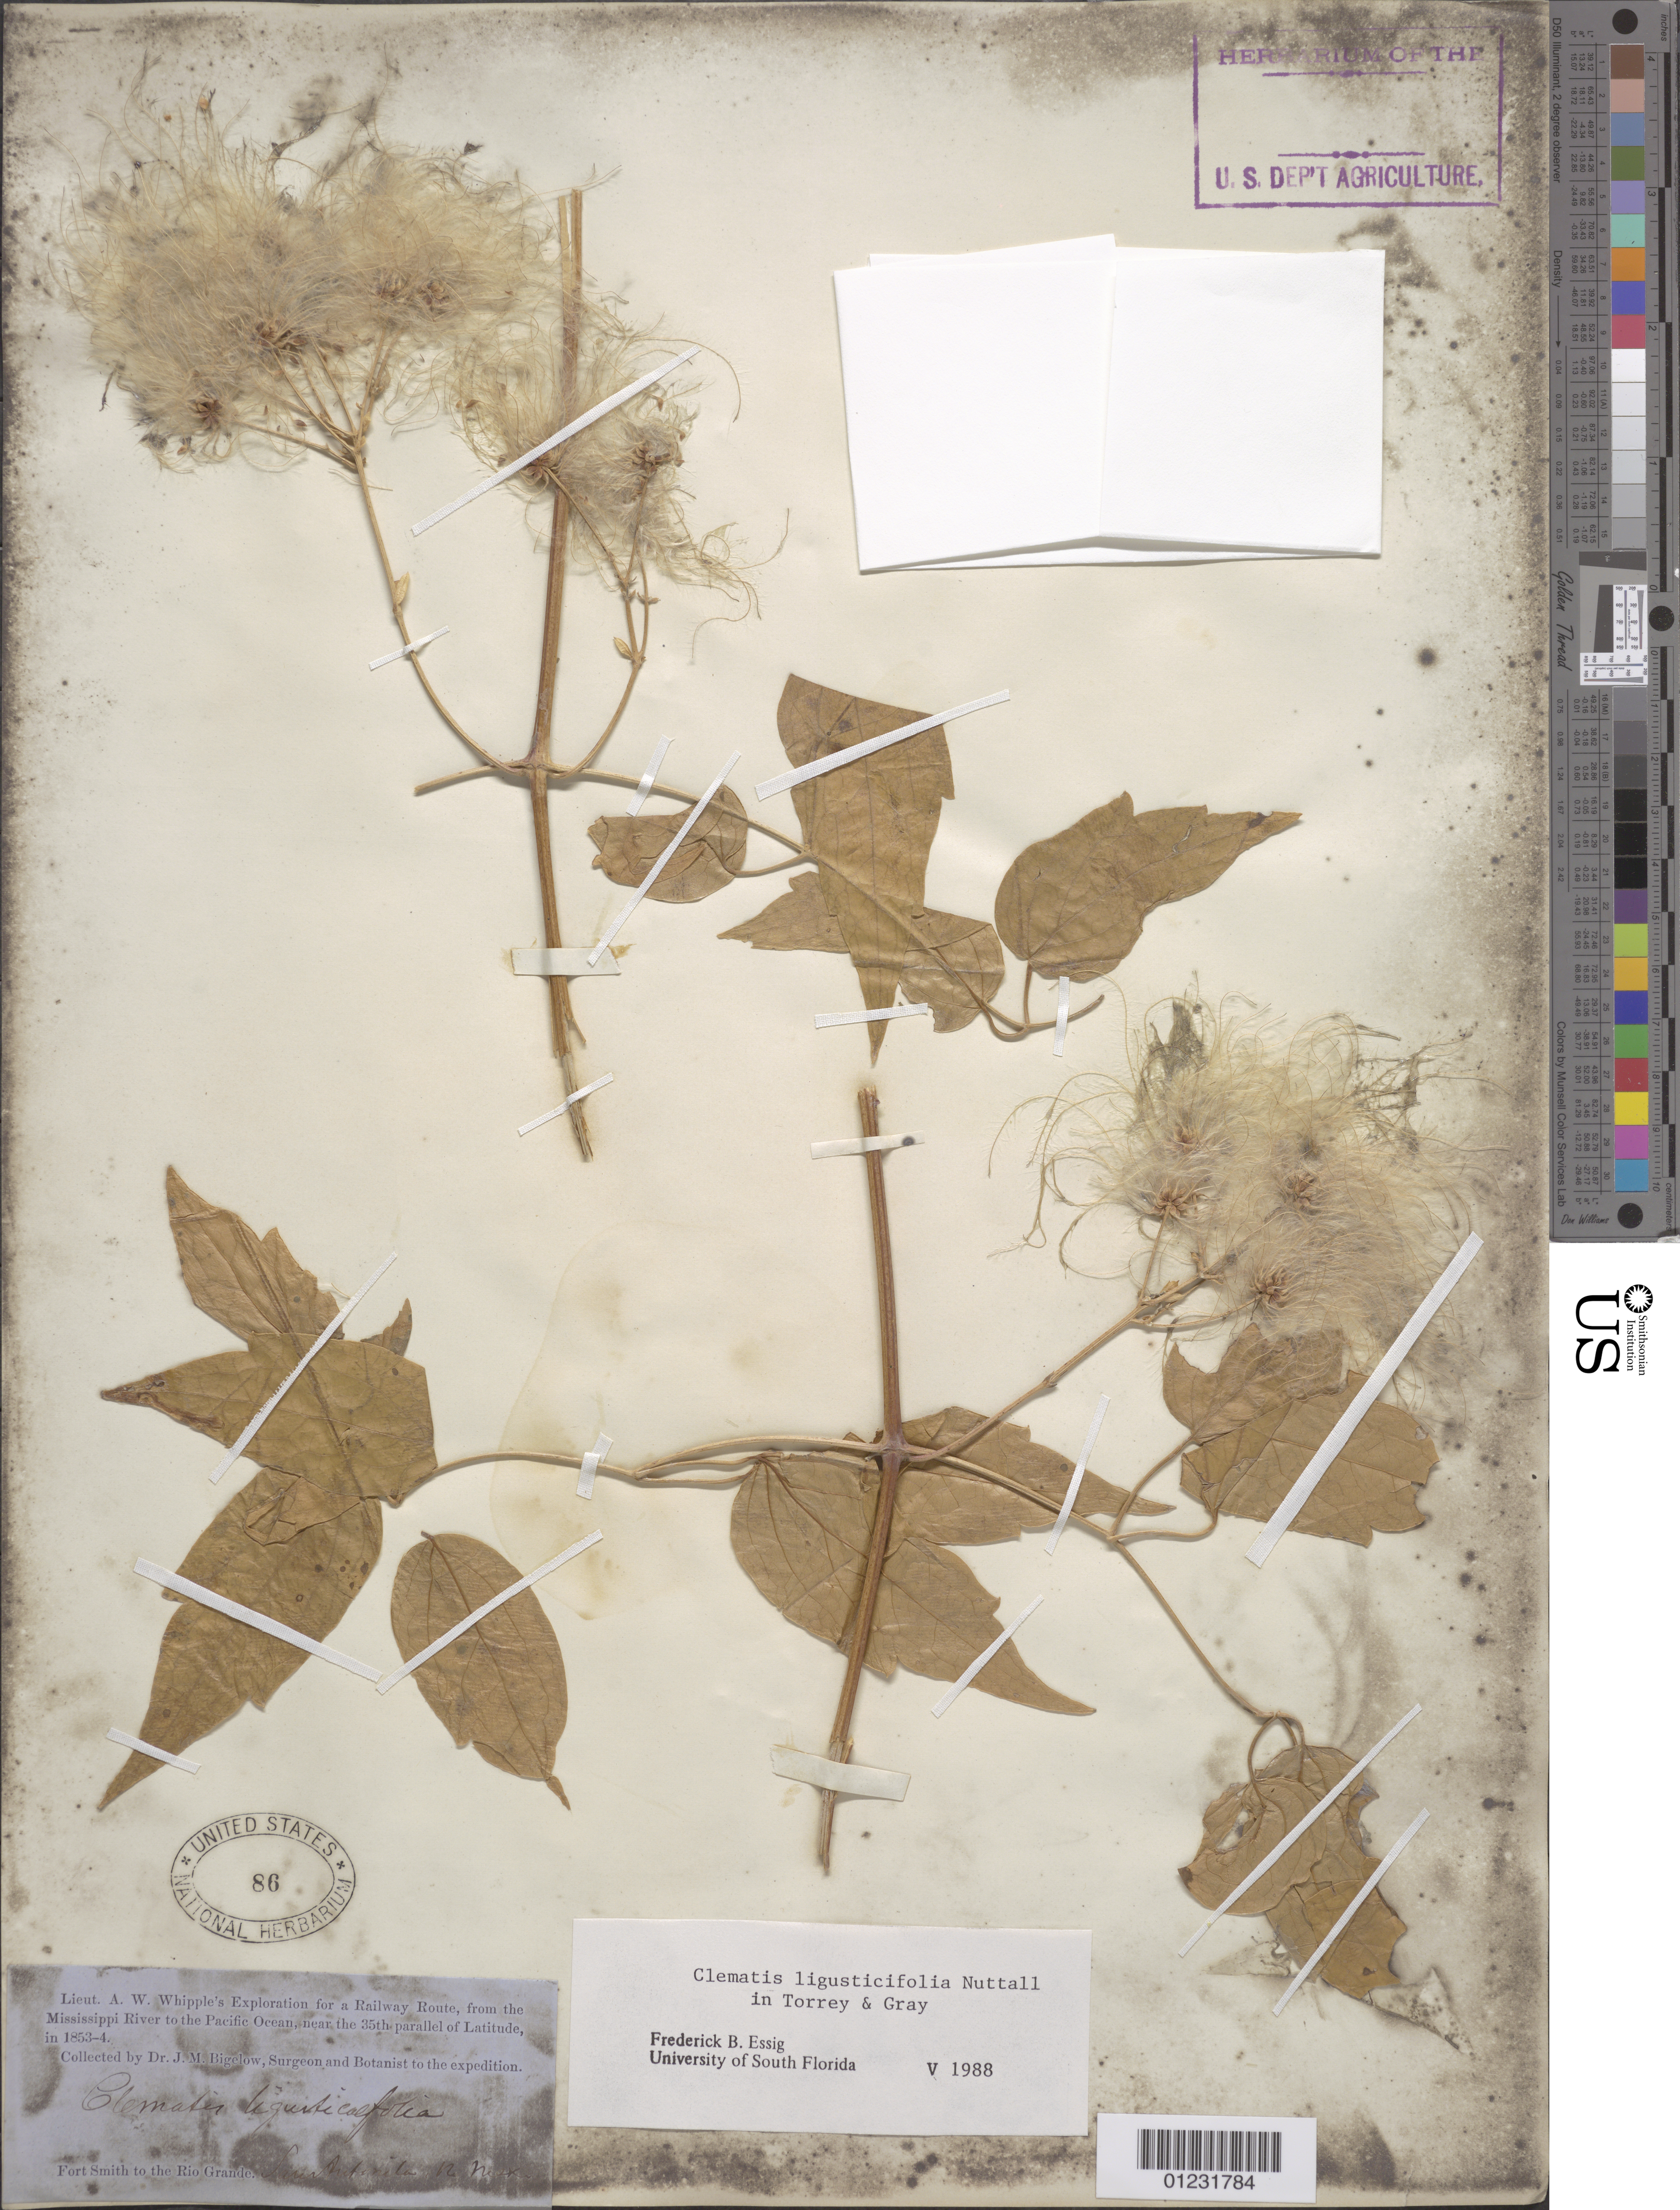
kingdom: Plantae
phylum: Tracheophyta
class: Magnoliopsida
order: Ranunculales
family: Ranunculaceae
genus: Clematis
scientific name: Clematis ligusticifolia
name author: Nutt.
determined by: Essig, Frederick B.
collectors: J. M. Bigelow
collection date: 1853/1854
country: United States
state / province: New Mexico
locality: Fort Smith to Rio Grande, San Antonito.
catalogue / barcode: US 86